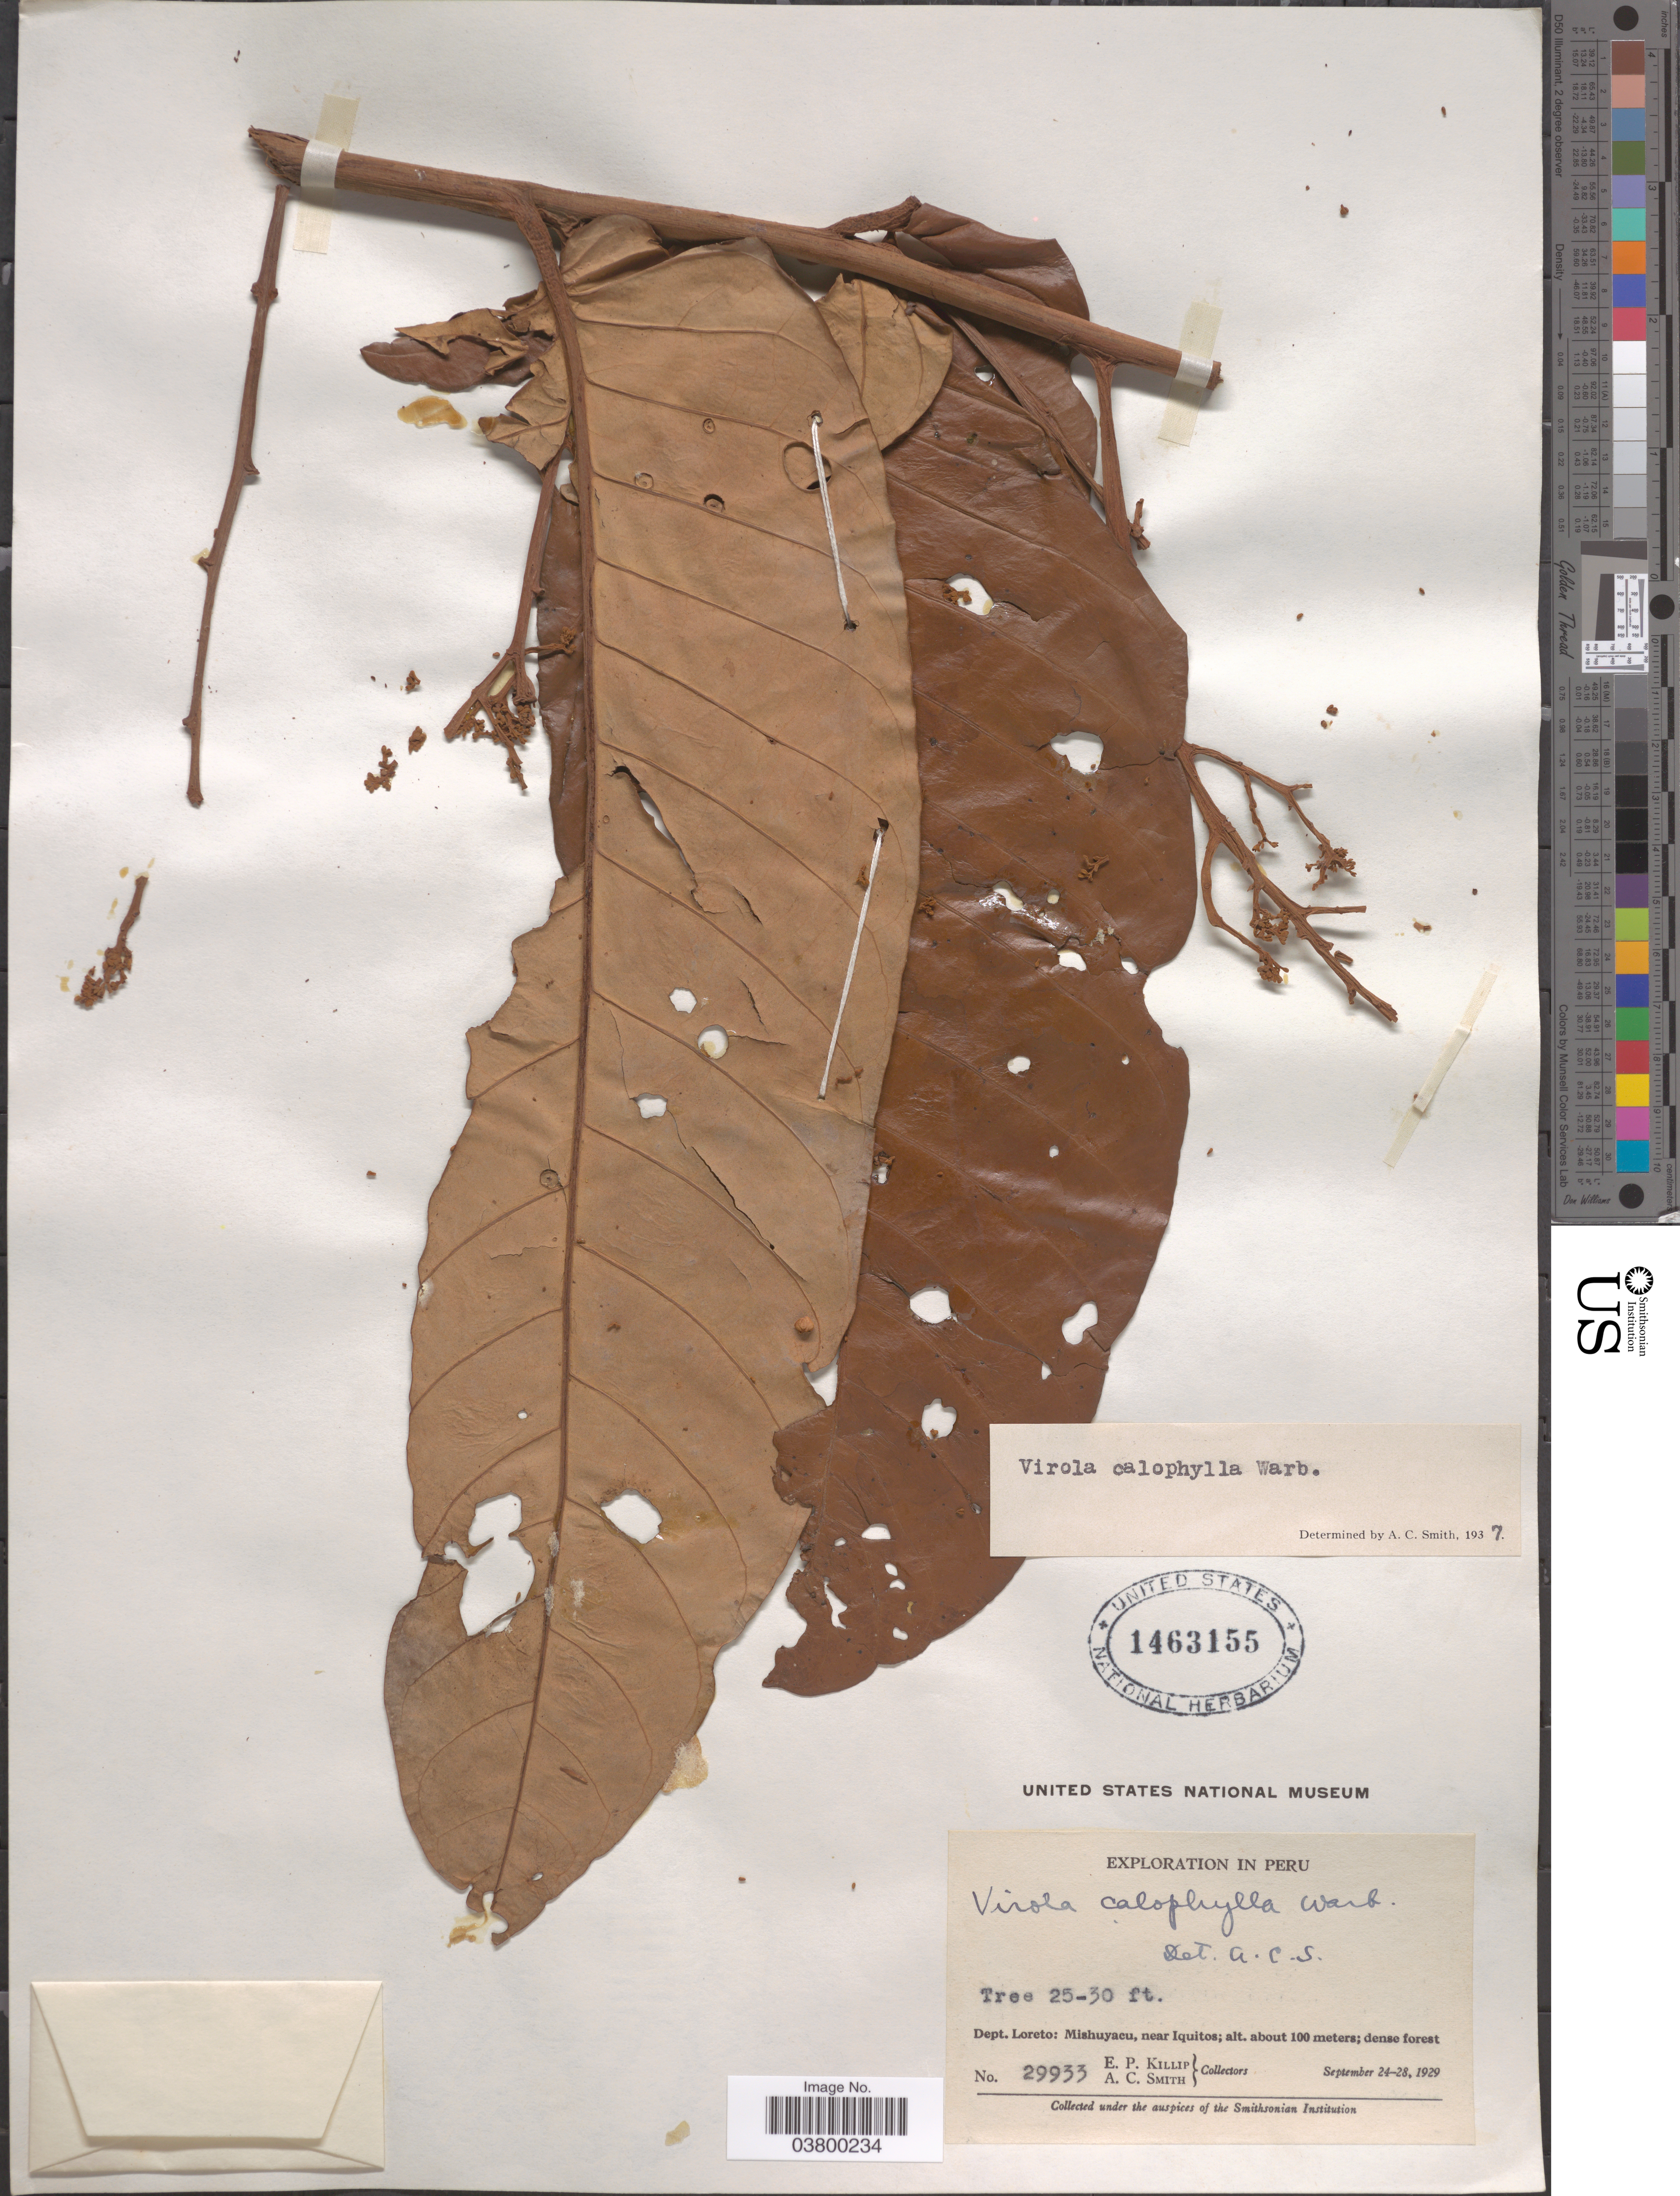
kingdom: Plantae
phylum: Tracheophyta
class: Magnoliopsida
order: Magnoliales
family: Myristicaceae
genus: Virola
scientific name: Virola calophylla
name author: (Spruce) Warb.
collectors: E. P. Killip & A. C. Smith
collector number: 29933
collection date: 1929-09-24/1929-09-28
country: Peru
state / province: Loreto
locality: Dept. Loreto: Mishuyacu, near Iquitos.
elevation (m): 100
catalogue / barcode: US 1463155